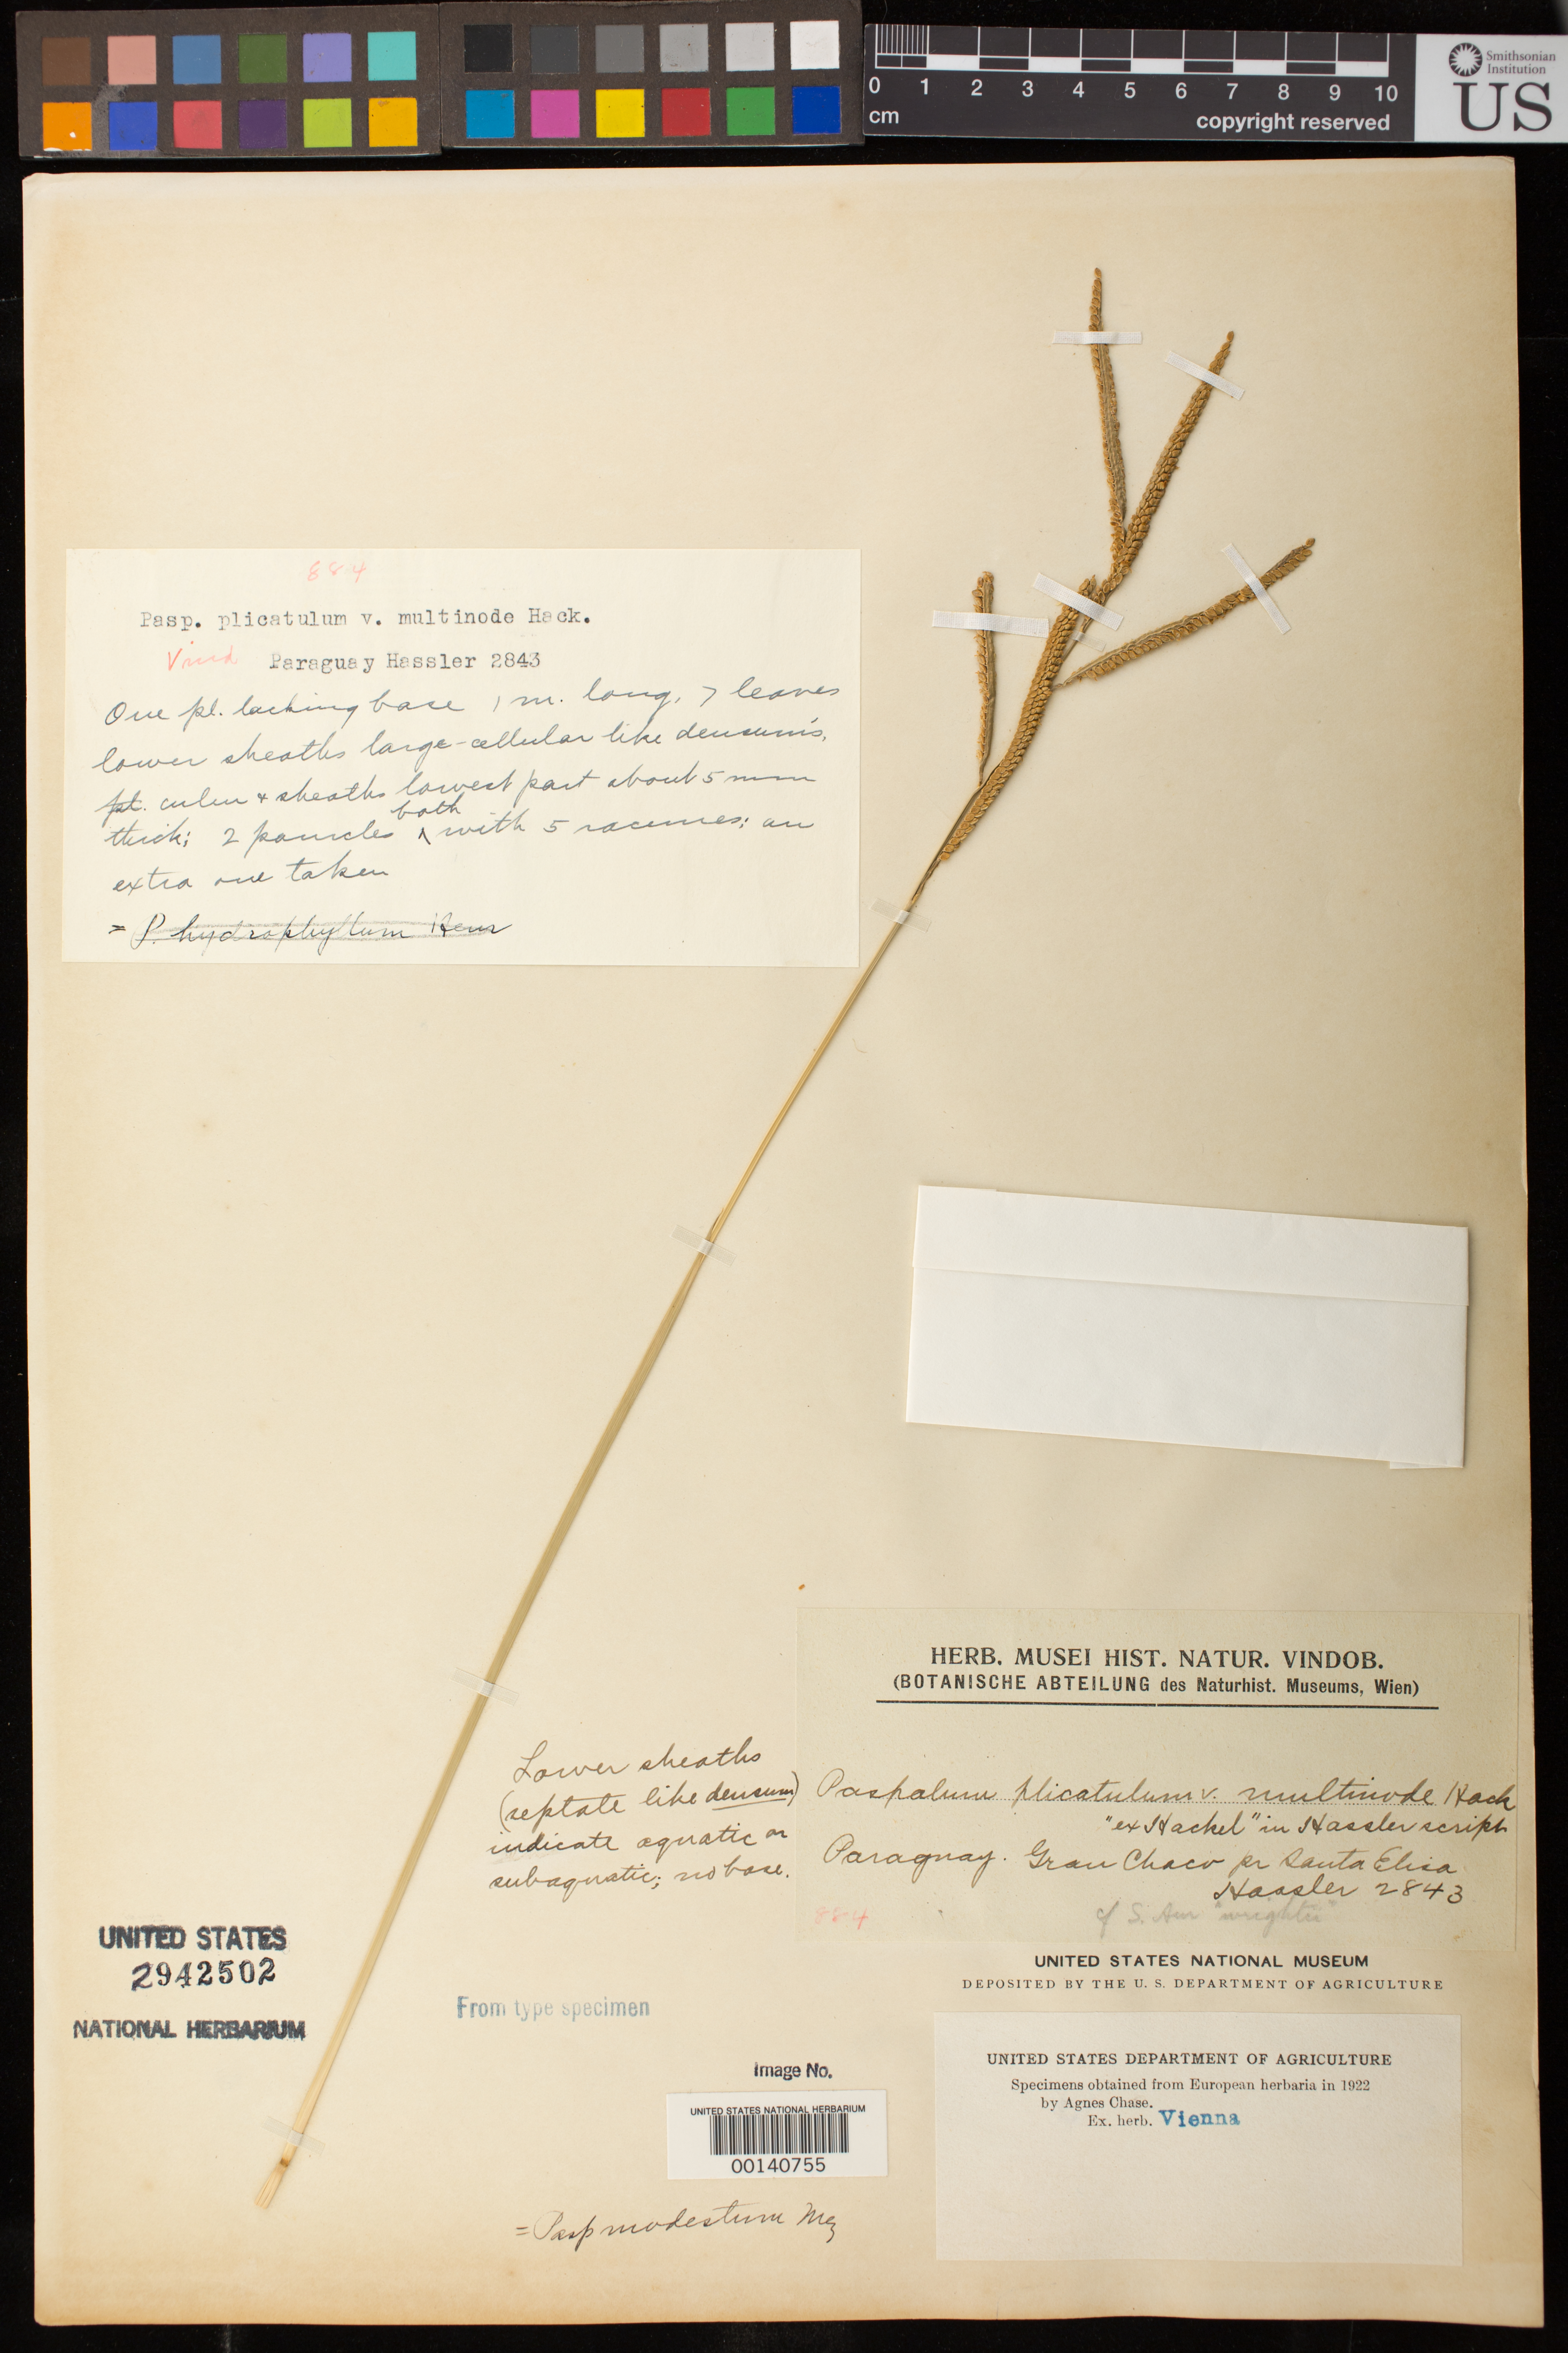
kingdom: Plantae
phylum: Tracheophyta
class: Liliopsida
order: Poales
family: Poaceae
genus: Paspalum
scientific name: Paspalum plicatulum var. multinode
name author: Hack.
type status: Type Fragment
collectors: E. Hassler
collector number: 2843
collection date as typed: Apr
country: Paraguay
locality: Gran Chaco, Santa Elisa.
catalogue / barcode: US 2942502